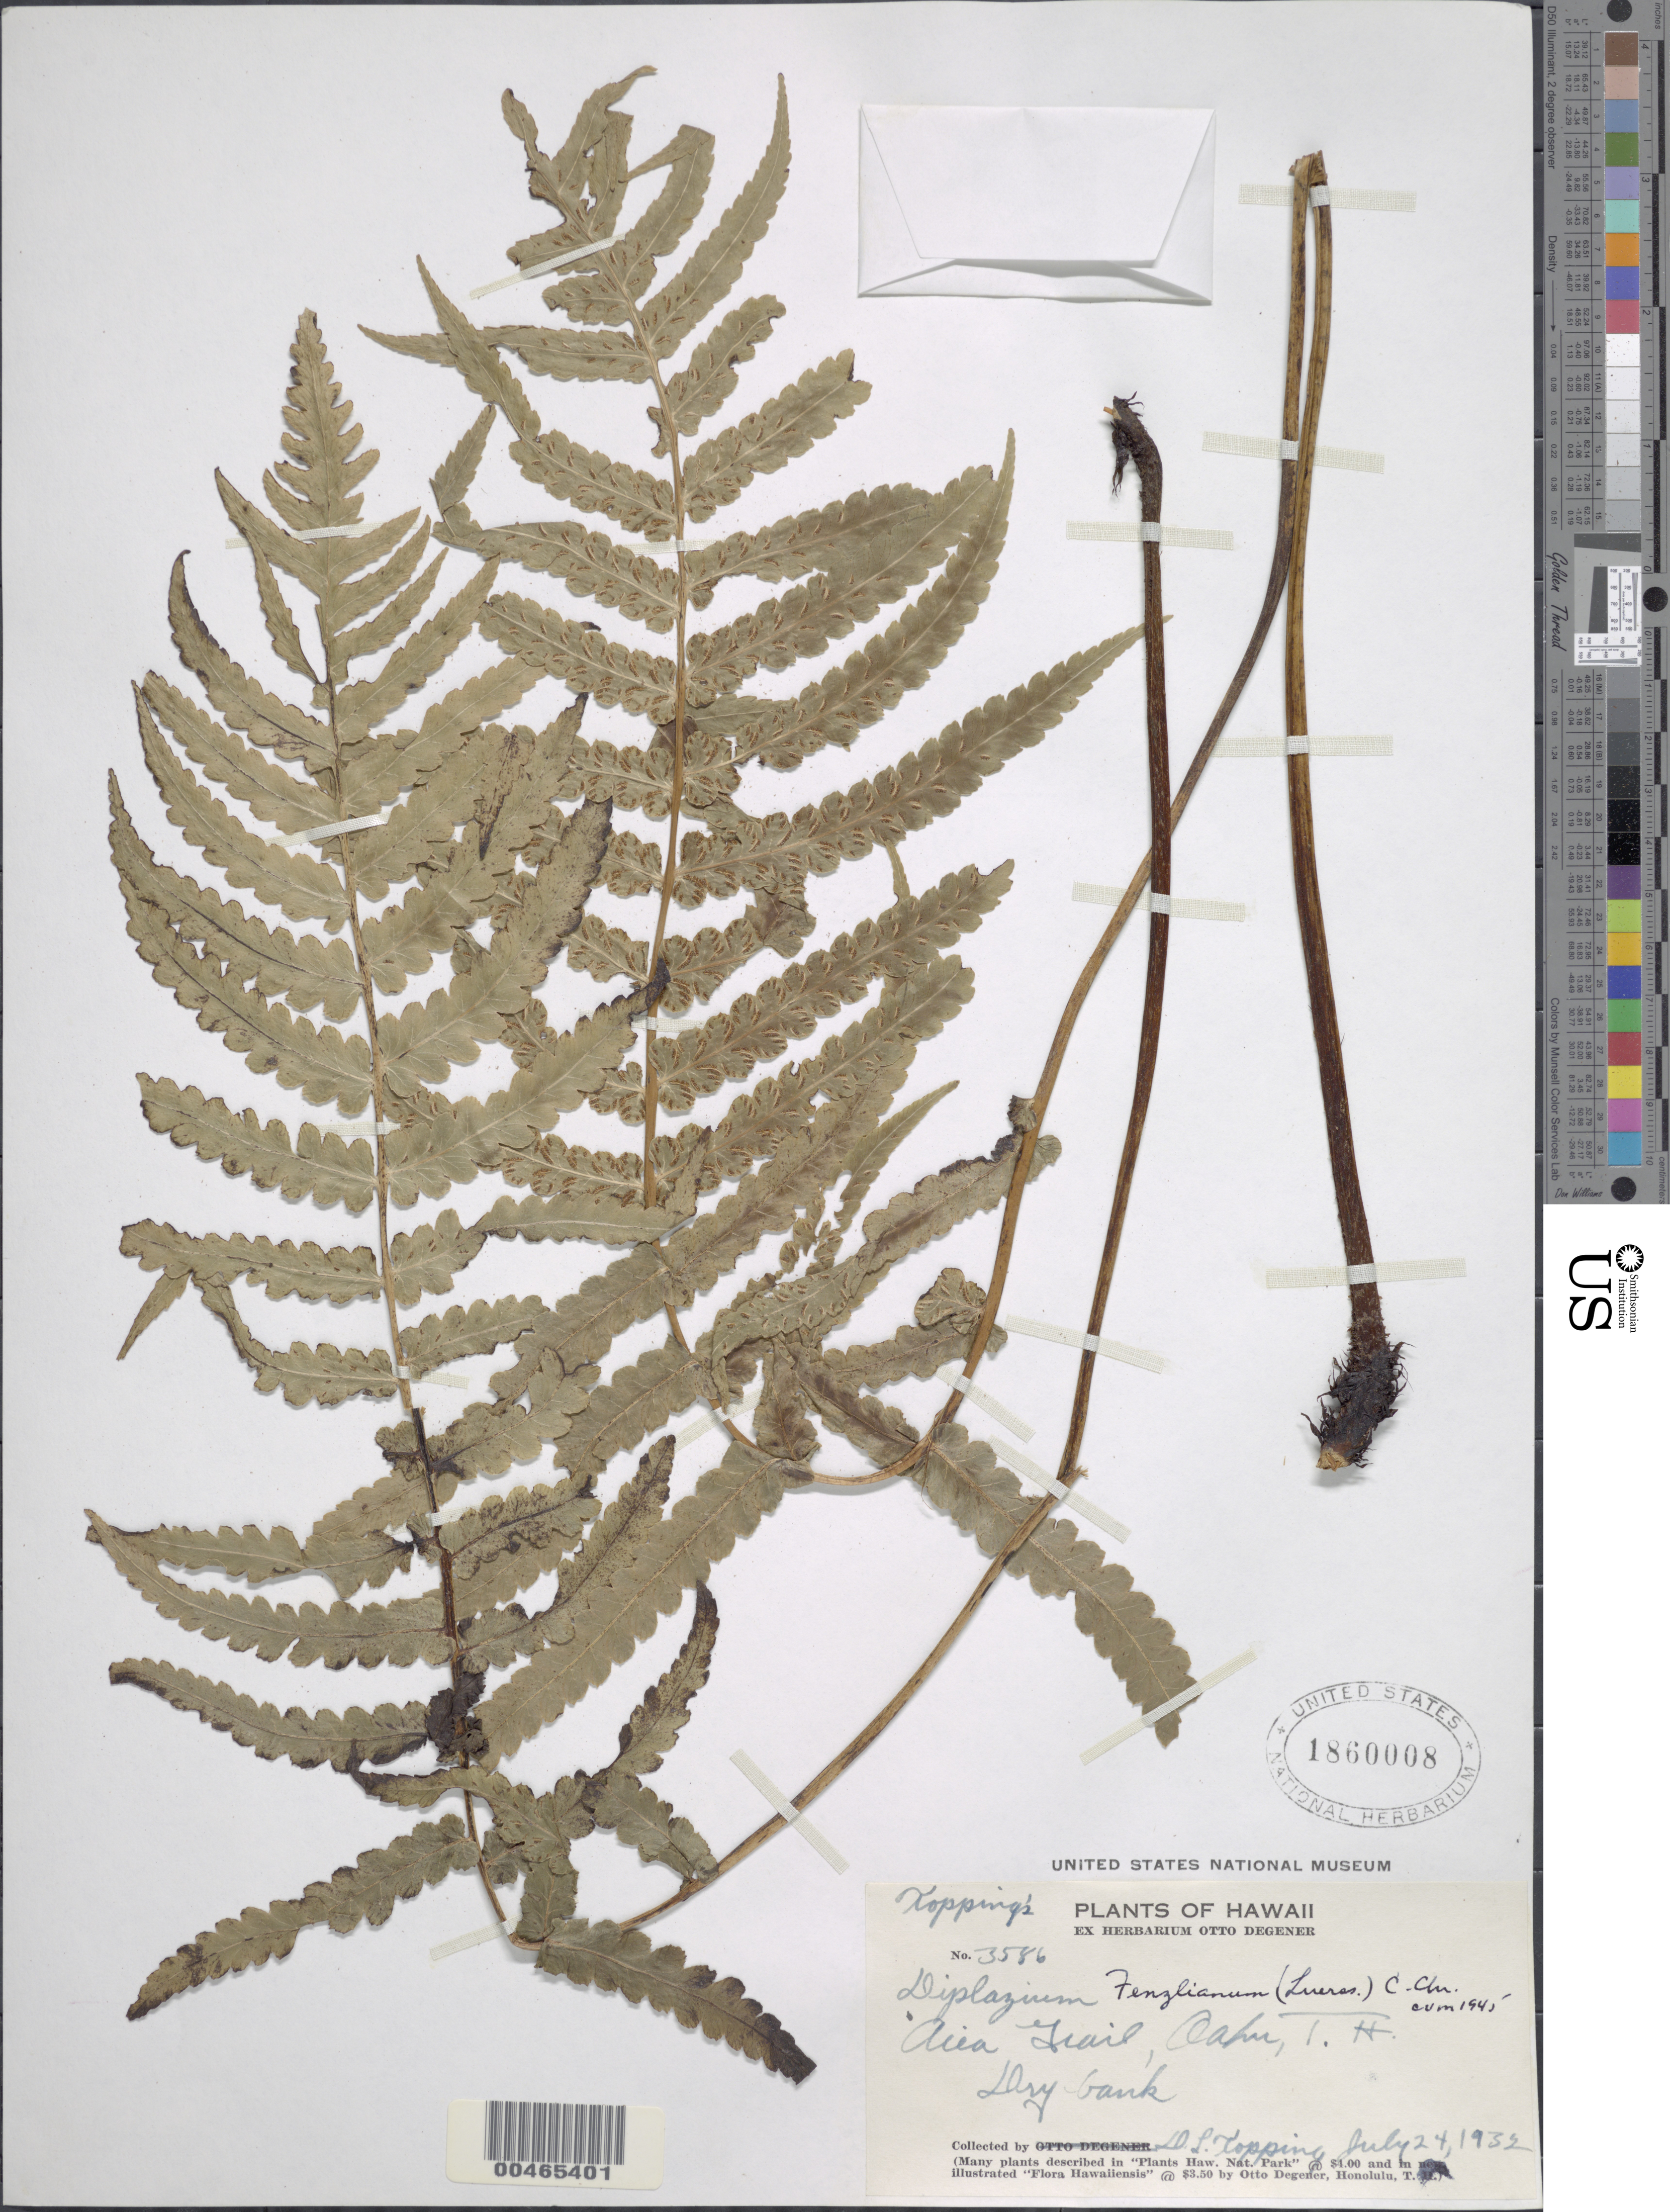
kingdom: Plantae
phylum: Tracheophyta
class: Polypodiopsida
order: Polypodiales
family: Athyriaceae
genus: Deparia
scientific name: Deparia fenzliana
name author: (Luerss.) M. Kato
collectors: D. L. Topping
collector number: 3586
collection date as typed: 24 Jul 1932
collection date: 1932-07-24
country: United States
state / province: Hawaii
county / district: Honolulu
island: Oahu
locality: Aiea Trail, Oahu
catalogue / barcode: US 1860008